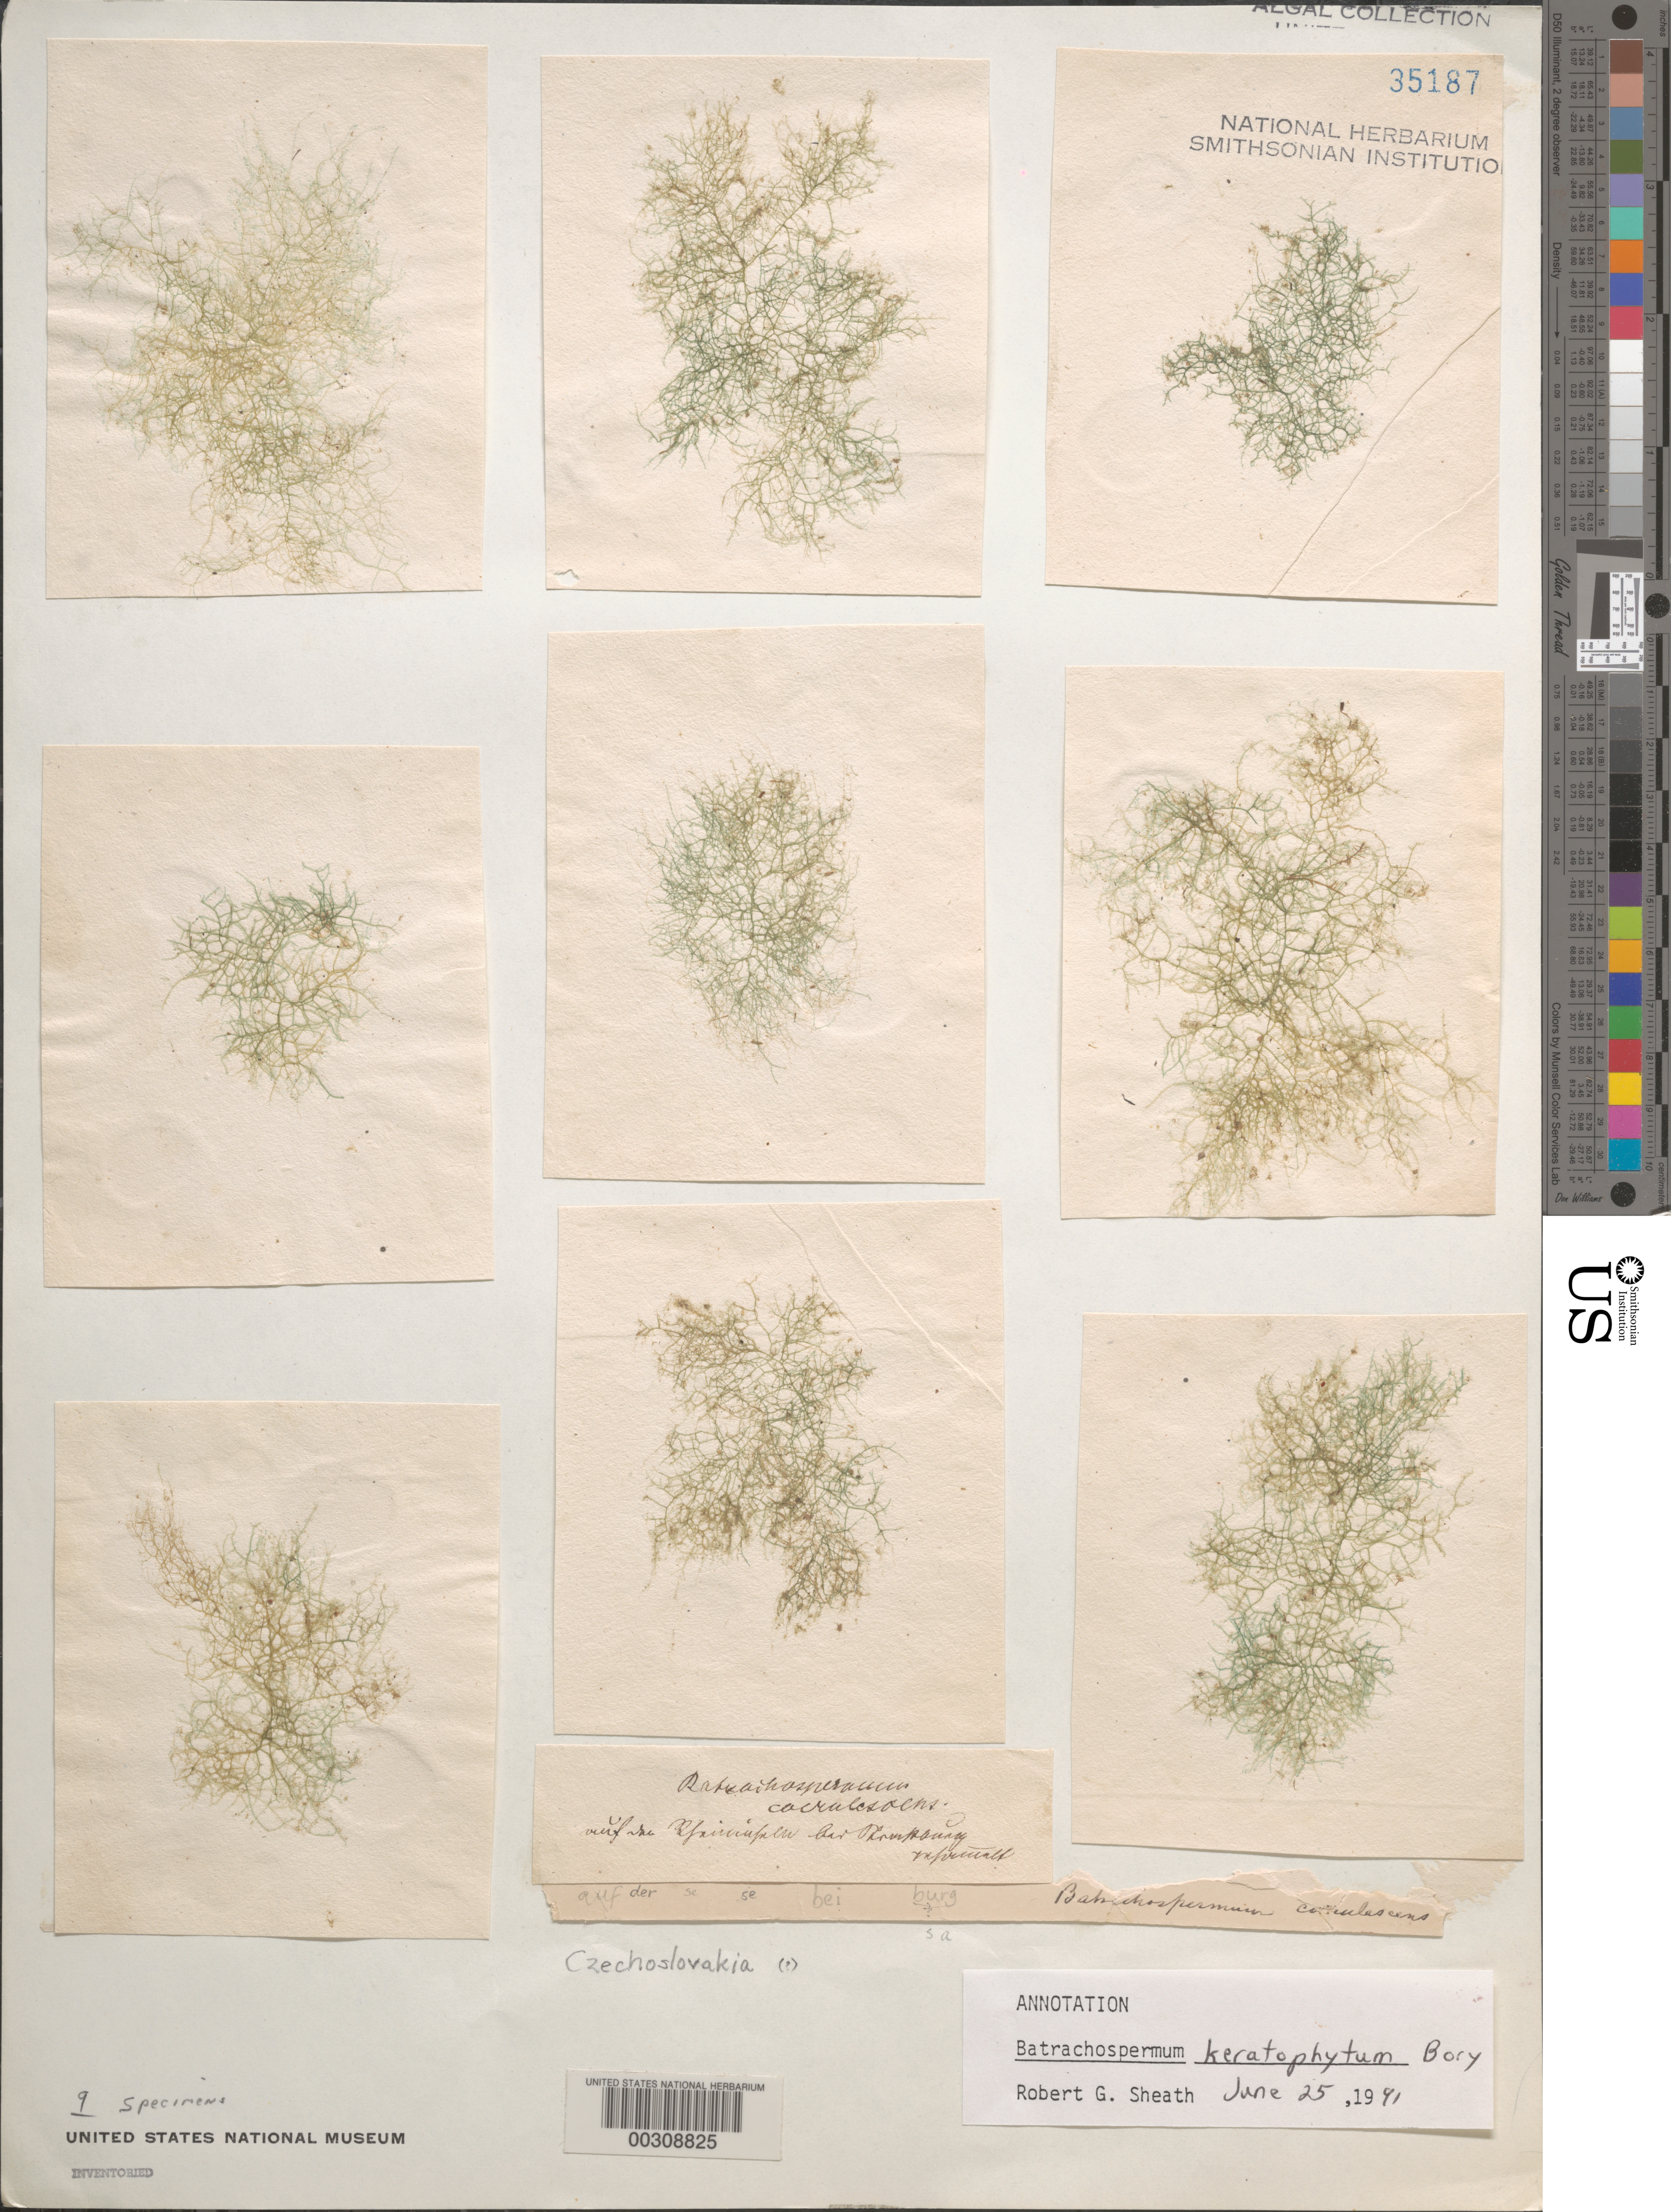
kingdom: Plantae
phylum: Rhodophyta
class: Florideophyceae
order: Batrachospermales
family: Batrachospermaceae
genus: Paludicola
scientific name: Paludicola keratophyta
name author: (Bory) M.L. Vis & Necchi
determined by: Algae name updating Project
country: Czechia / Slovakia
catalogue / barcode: US 35187